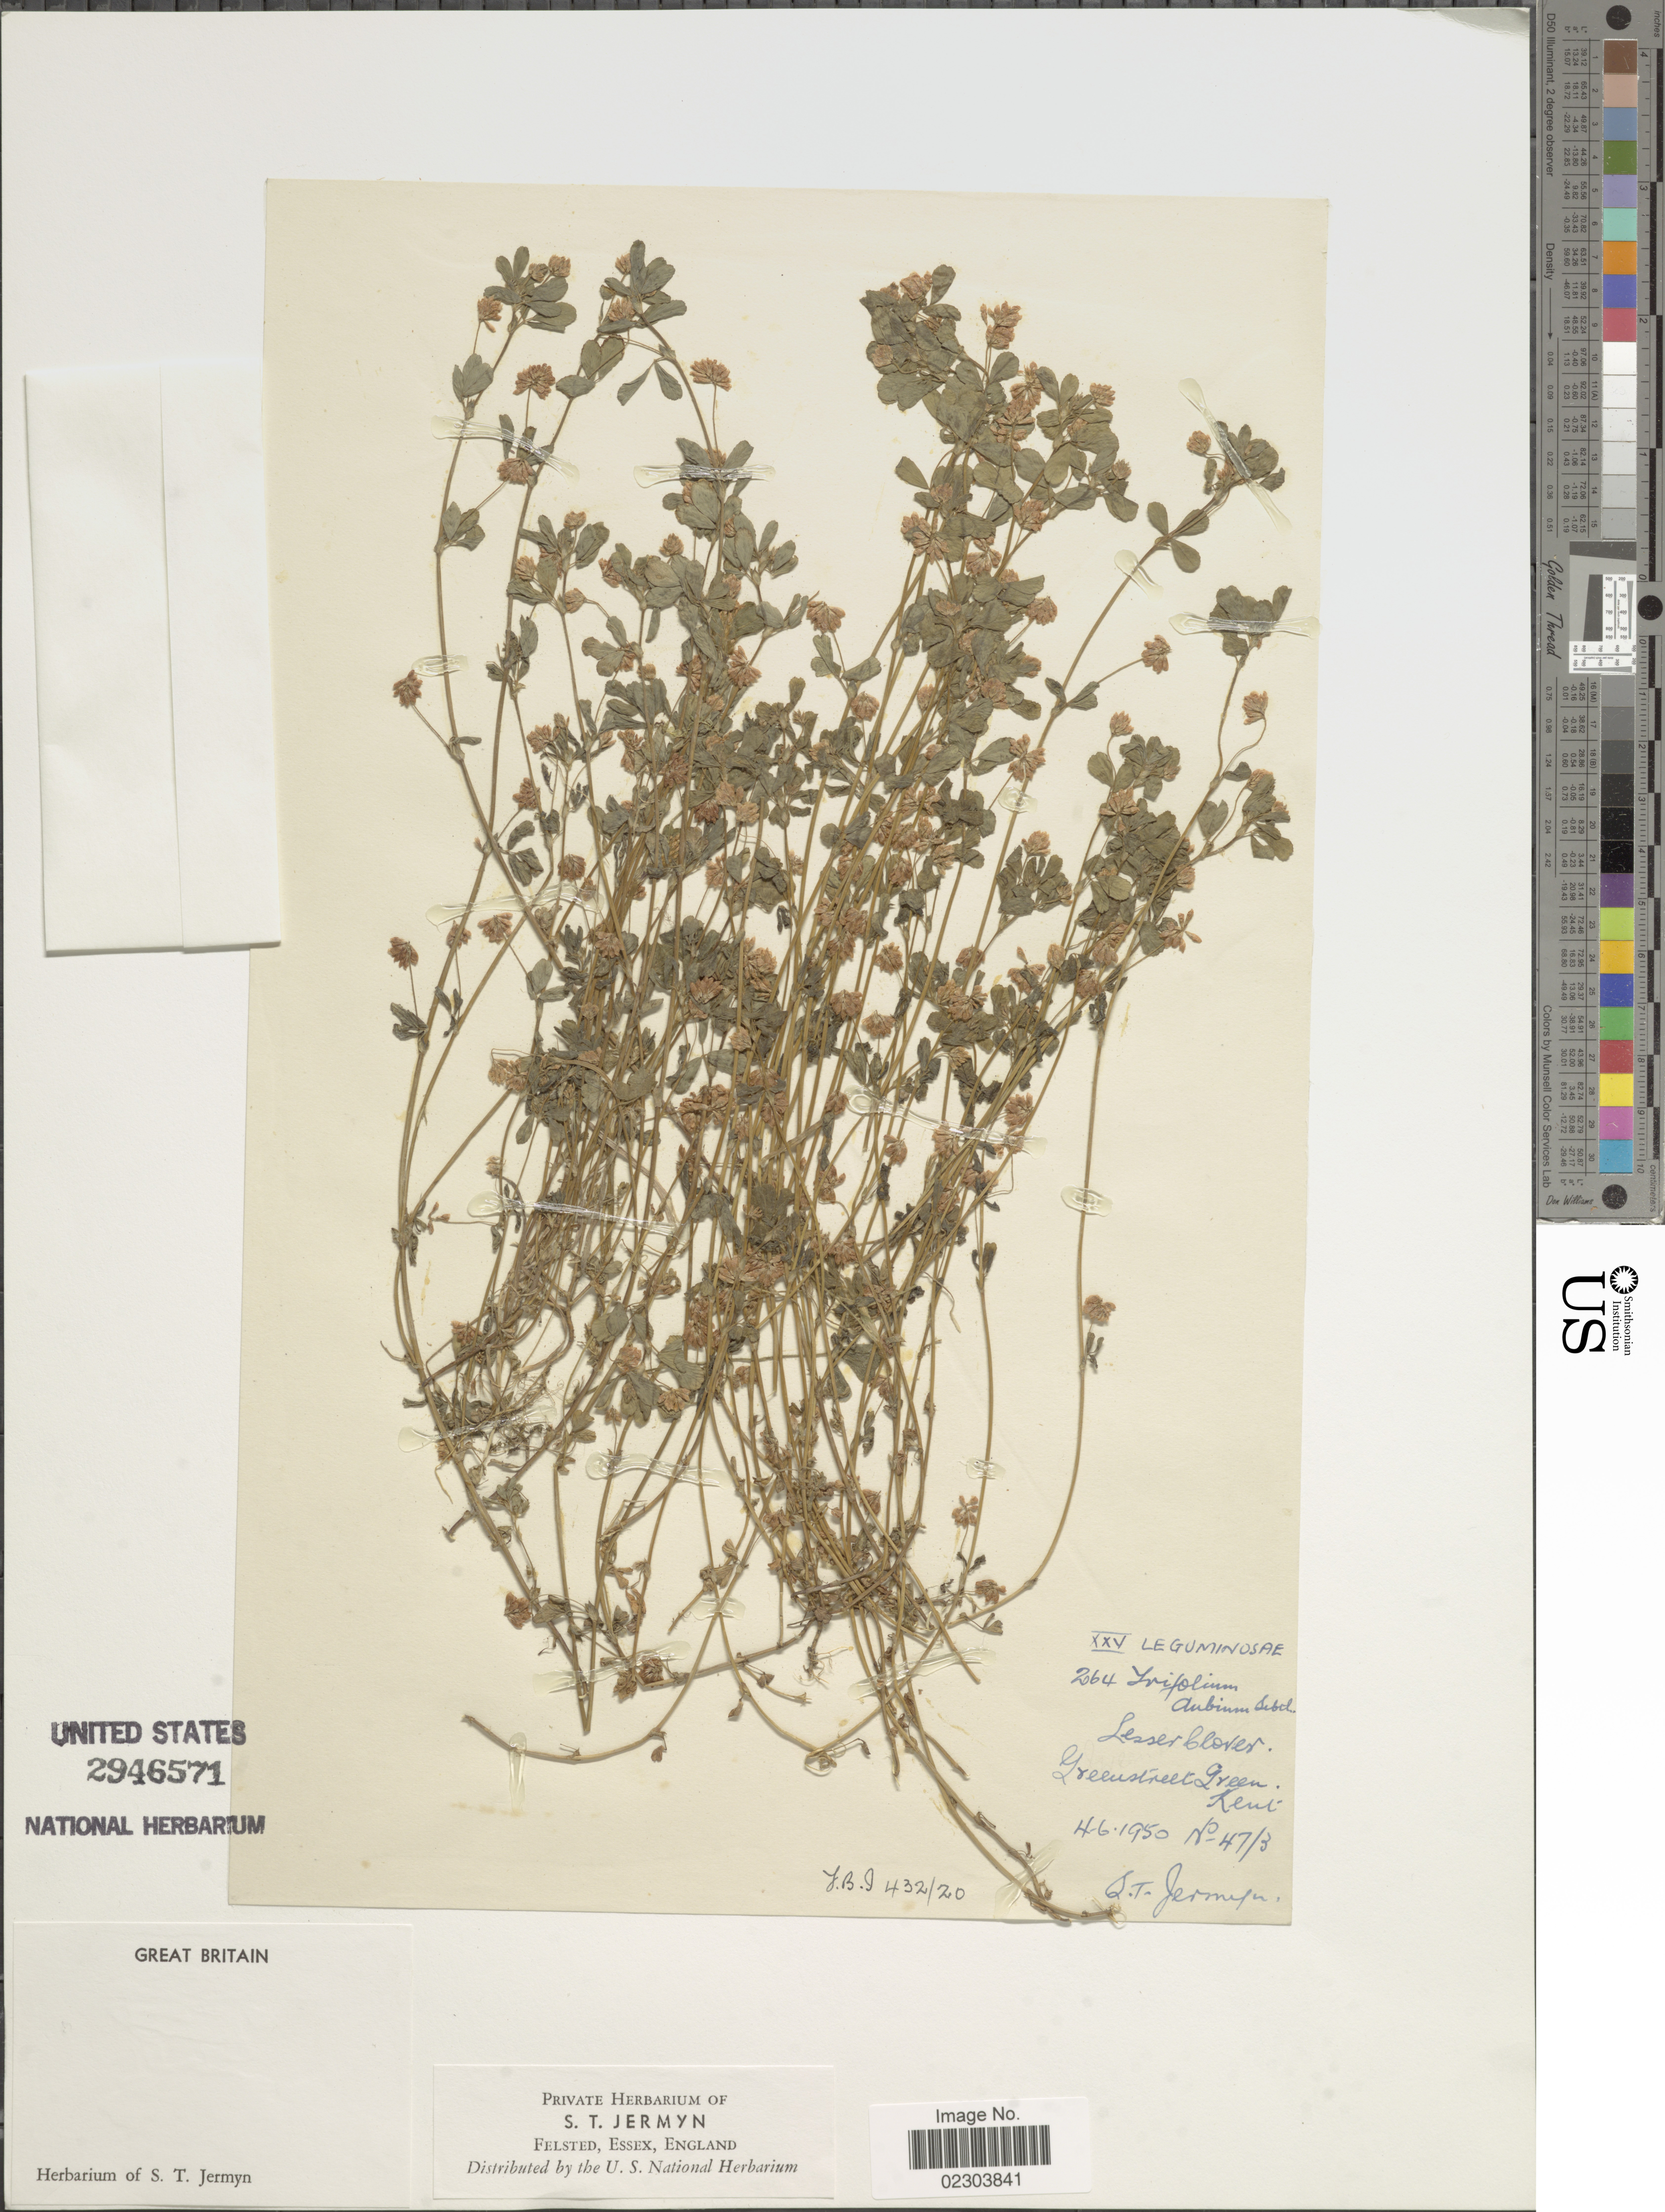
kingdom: Plantae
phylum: Tracheophyta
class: Magnoliopsida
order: Fabales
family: Fabaceae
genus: Trifolium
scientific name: Trifolium dubium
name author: Sibth.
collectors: S. Jermyn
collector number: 4713*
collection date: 1950-06-04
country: United Kingdom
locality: Great Britain, Green street Green Kent.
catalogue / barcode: US 2946571